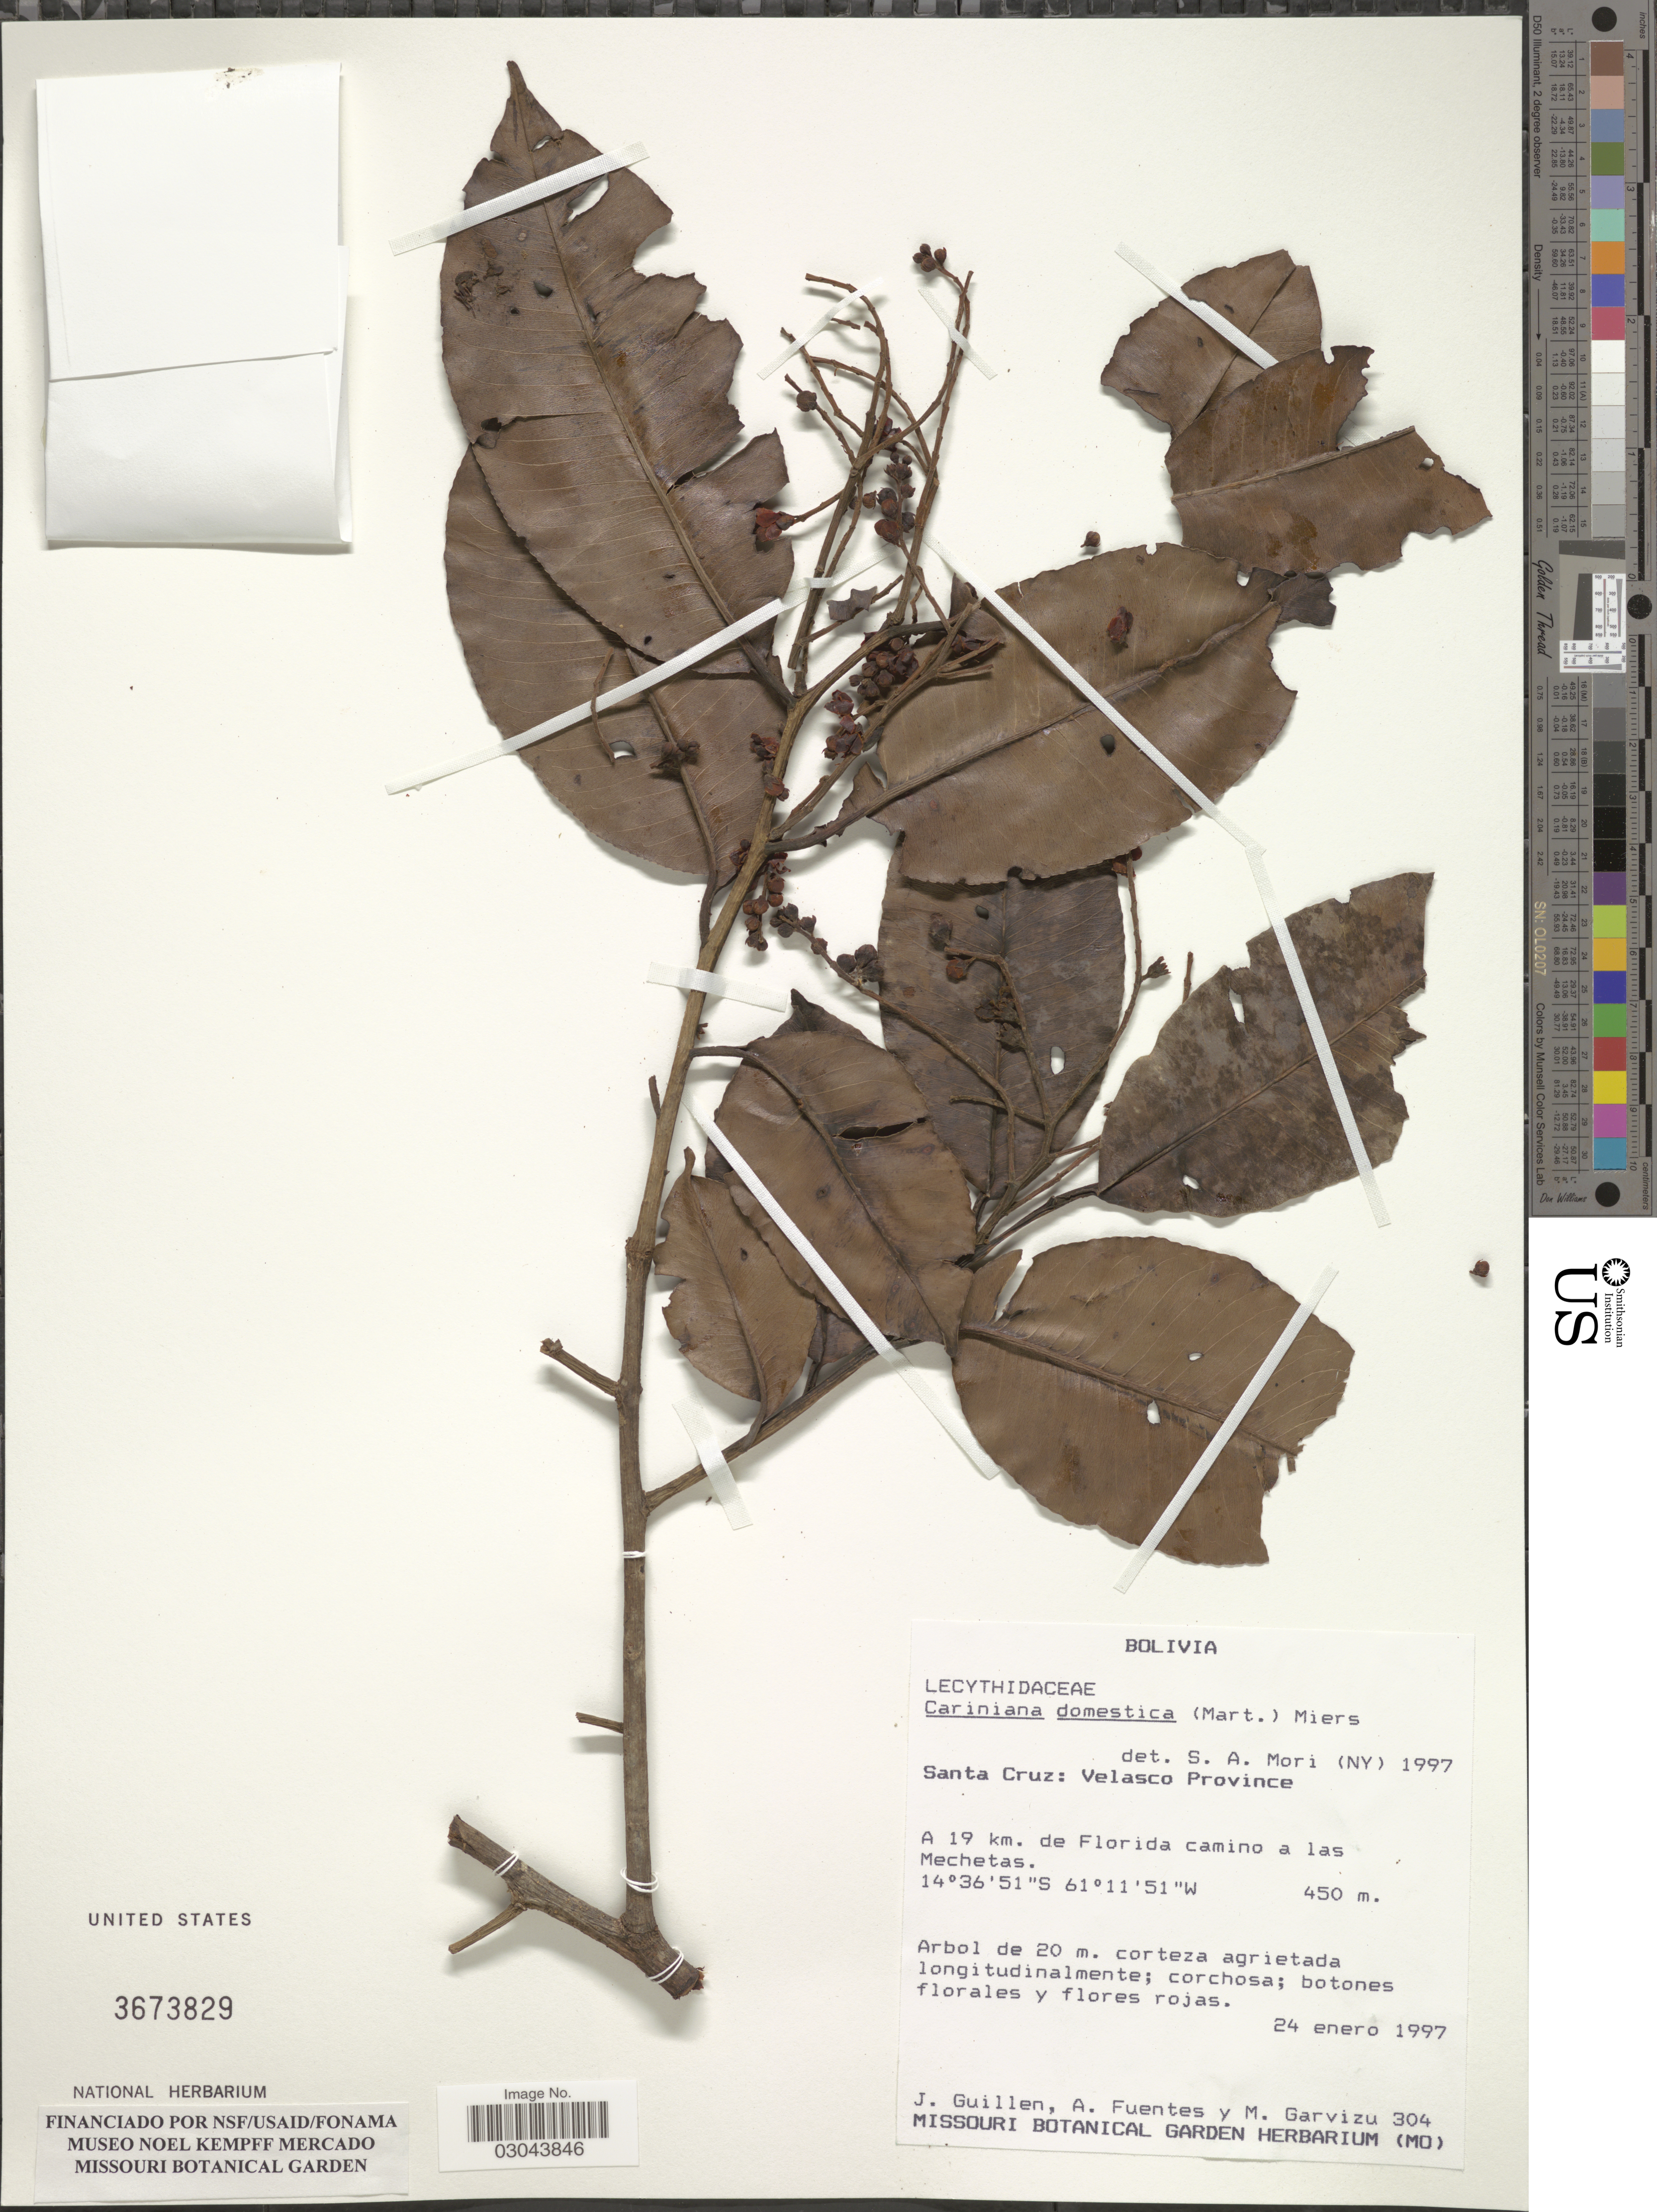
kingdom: Plantae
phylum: Tracheophyta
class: Magnoliopsida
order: Ericales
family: Lecythidaceae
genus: Cariniana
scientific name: Cariniana domestica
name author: (Mart.) Miers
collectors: J. Guillén, A. Fuentes & M. Garvizu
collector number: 304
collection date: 1997-01-24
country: Bolivia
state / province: Santa Cruz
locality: Velasco Province. A 19 km. de Florida camino a las Mechetas.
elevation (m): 450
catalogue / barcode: US 3673829